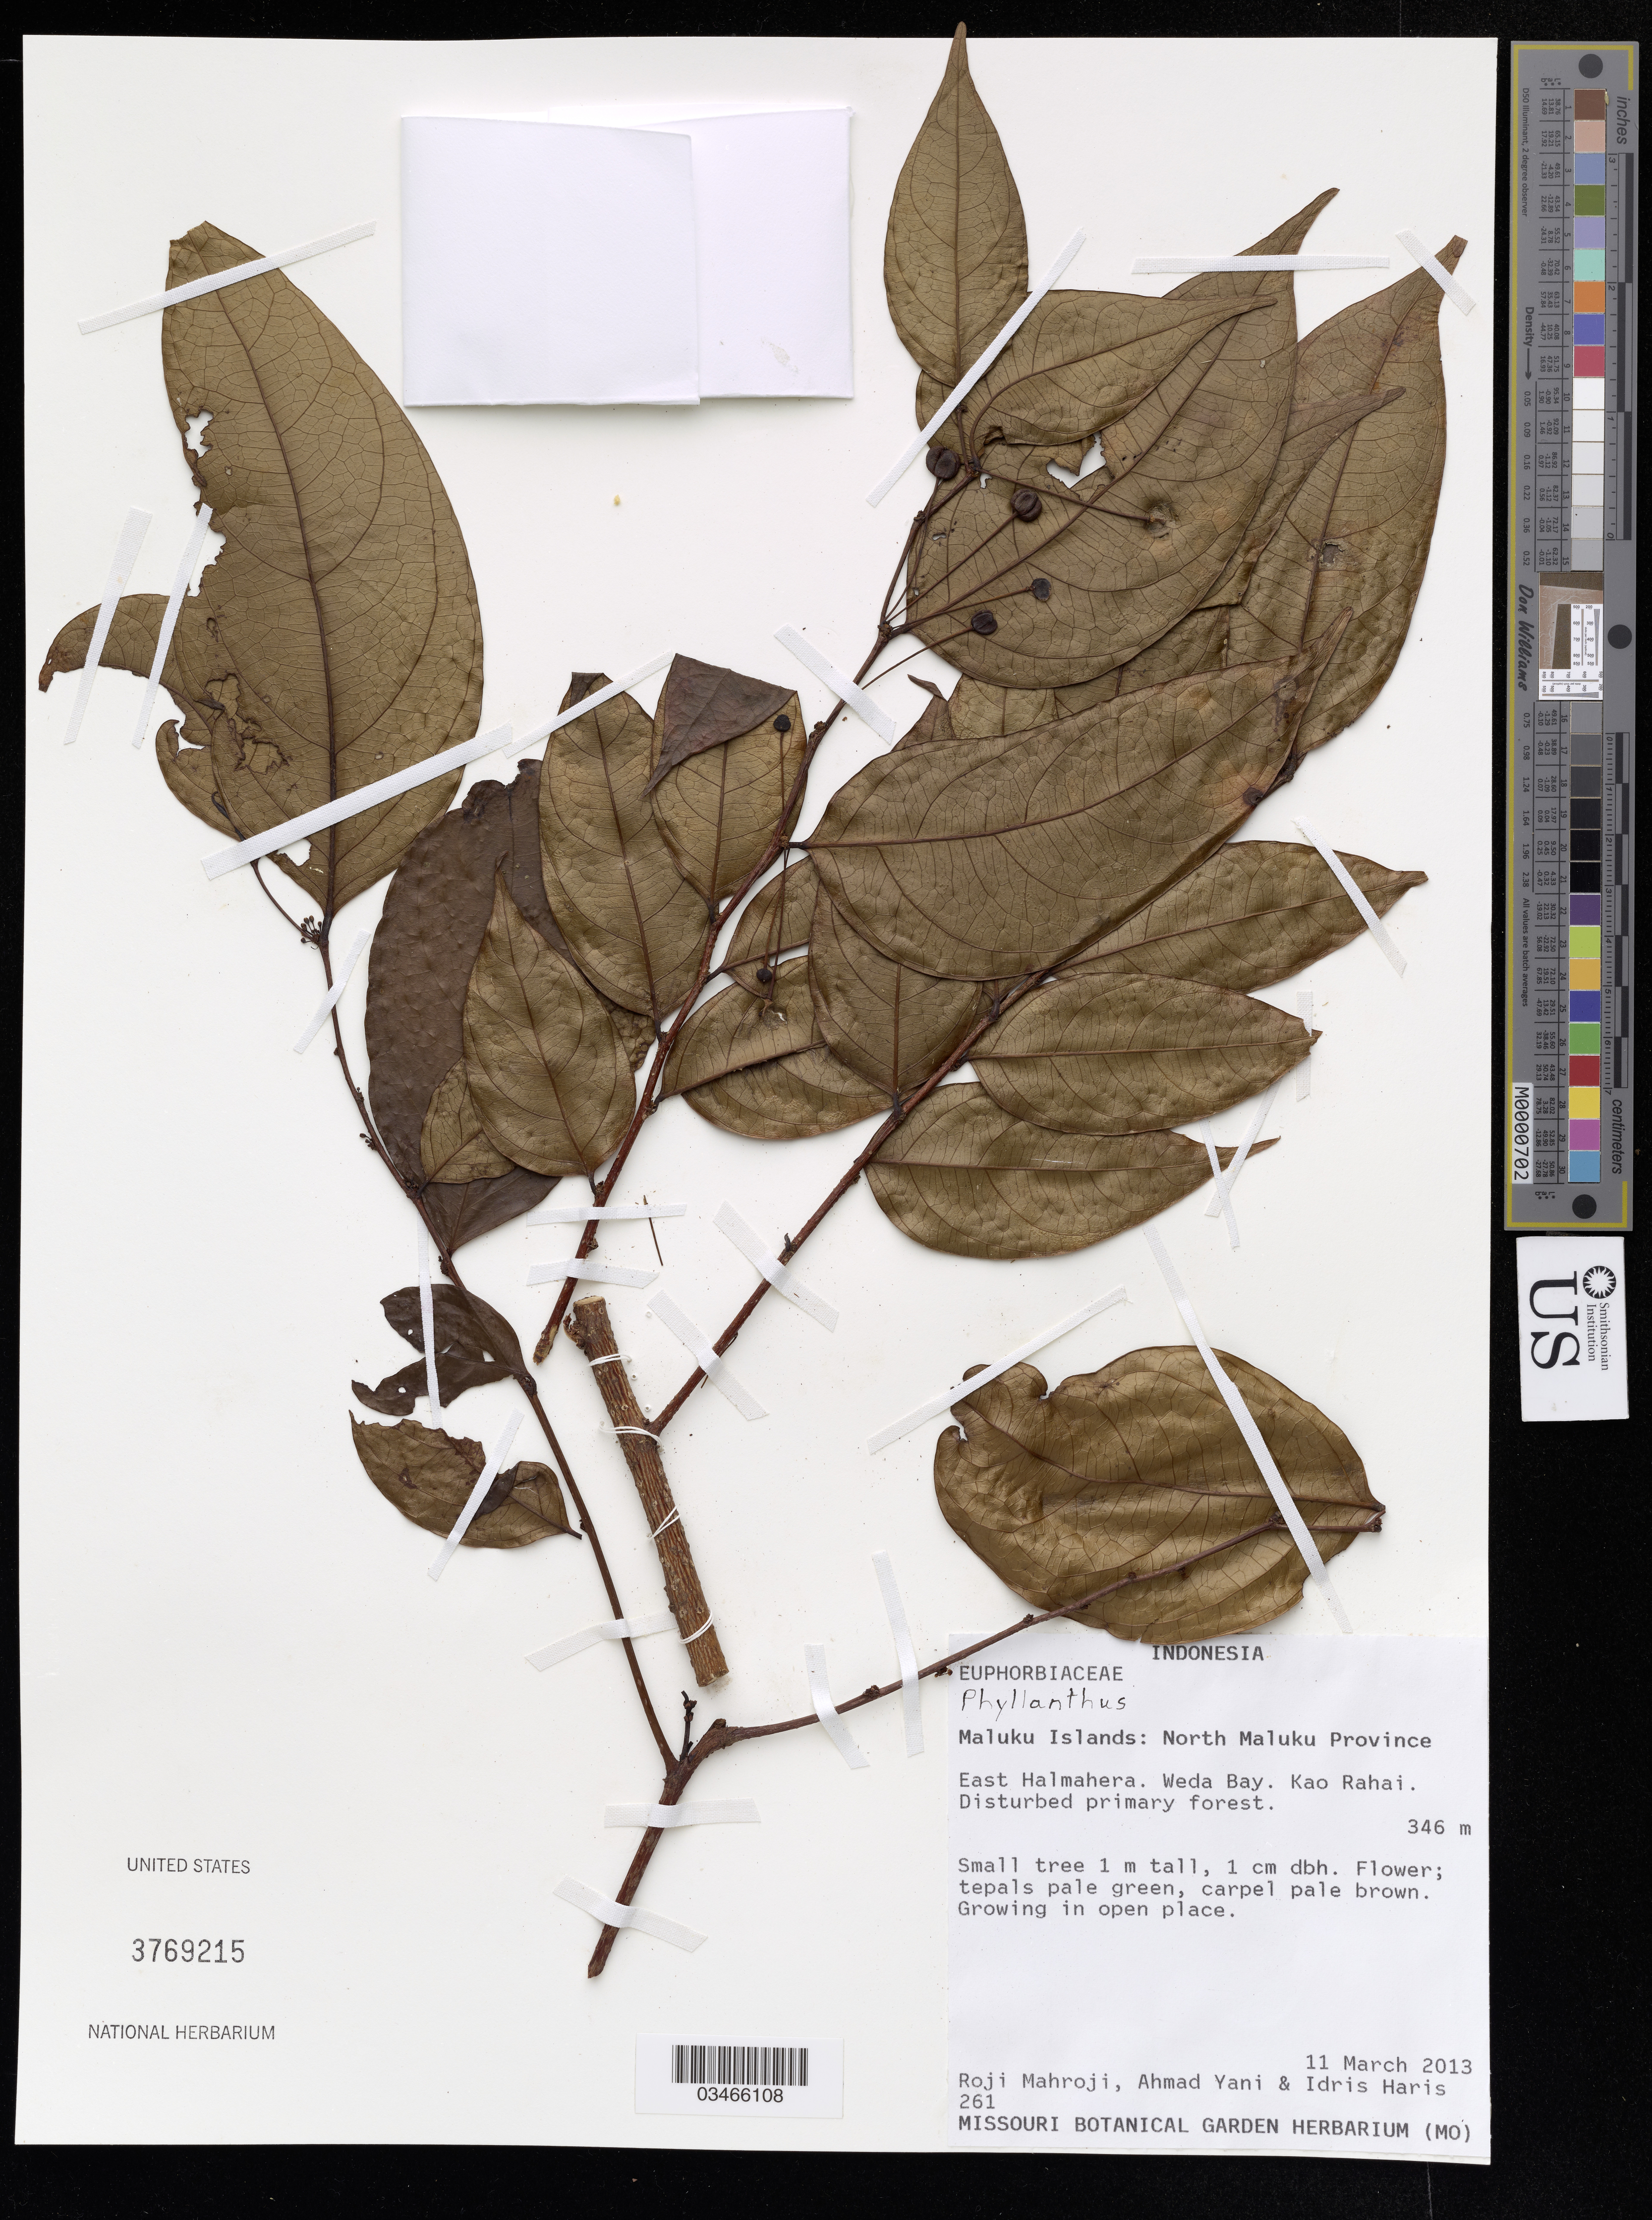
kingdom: Plantae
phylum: Tracheophyta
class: Magnoliopsida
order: Malpighiales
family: Phyllanthaceae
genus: Phyllanthus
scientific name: Phyllanthus sp.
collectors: R. Mahroji, A. Yani & I. Haris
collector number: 261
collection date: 2013-03-11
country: Indonesia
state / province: Maluku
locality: North Maluku Province. East Halmahera. Weda Bay. Kao Rahai.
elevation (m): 346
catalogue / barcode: US 3769215